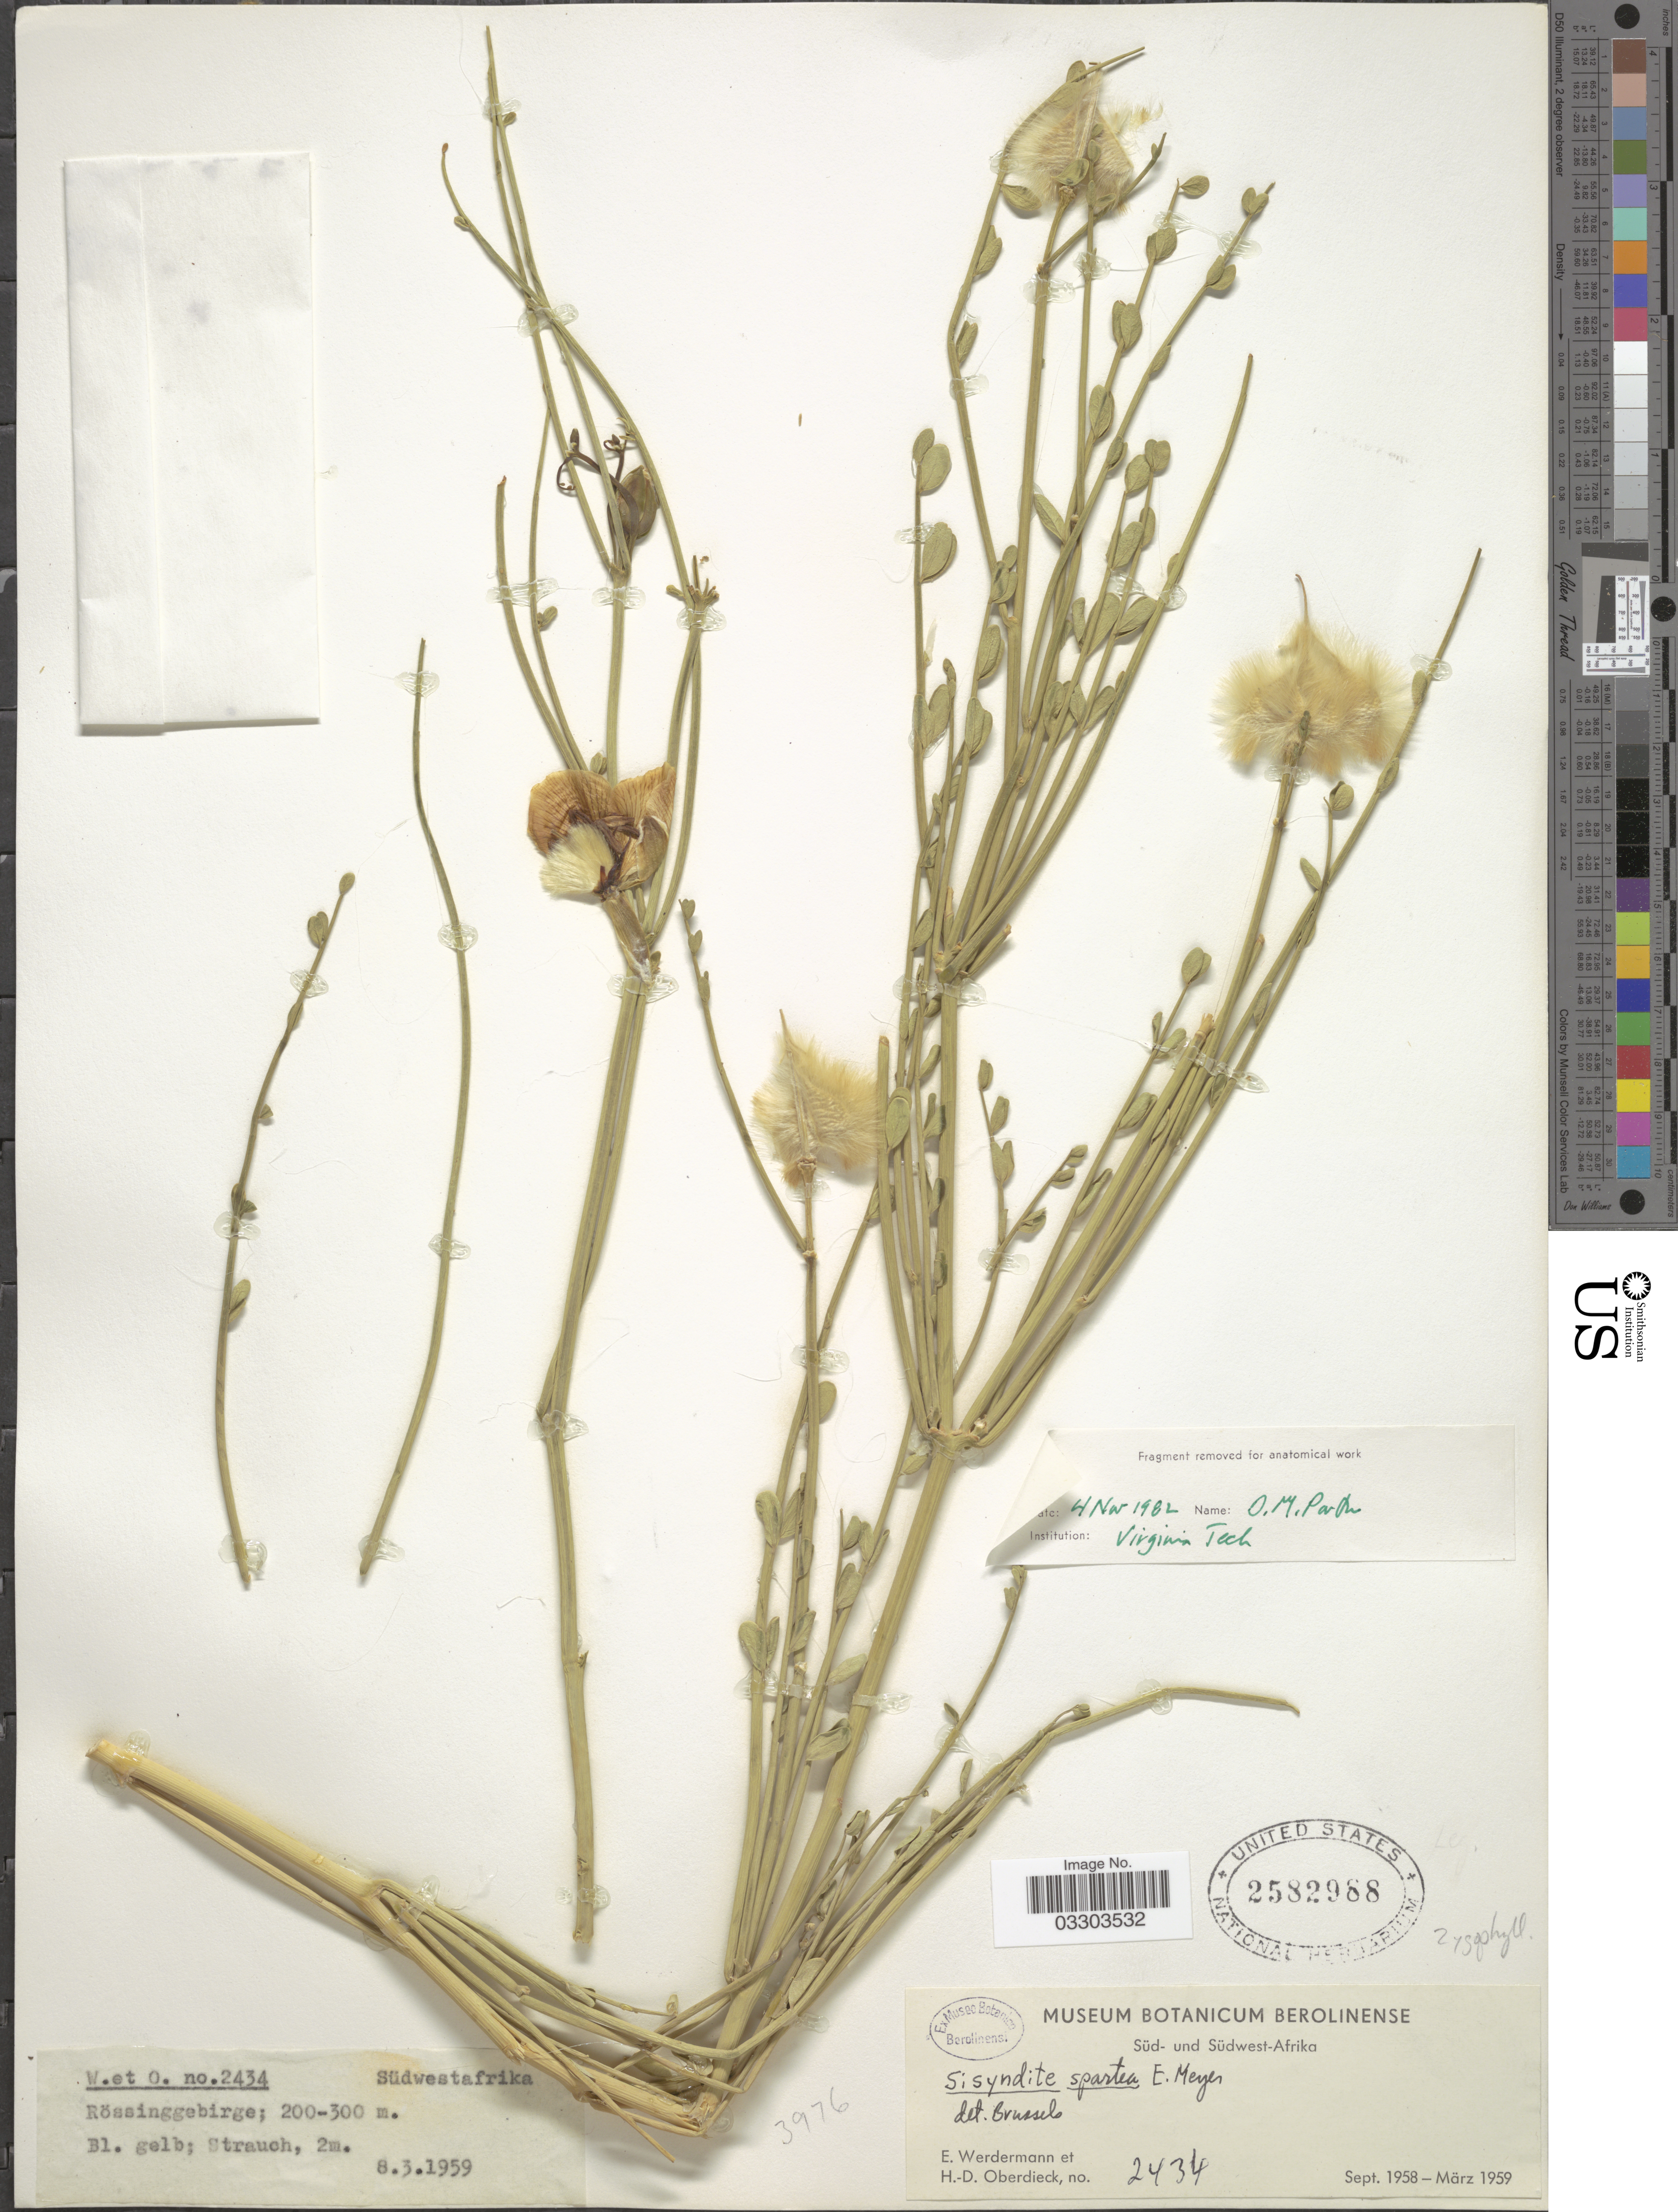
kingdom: Plantae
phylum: Tracheophyta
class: Magnoliopsida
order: Zygophyllales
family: Zygophyllaceae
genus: Sisyndite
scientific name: Sisyndite spartea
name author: E. Mey. ex Sond.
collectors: E. Werdermann & H. Oberdieck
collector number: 2434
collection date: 1959-03-08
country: Namibia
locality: Südwestafrika. Rössinggebirge.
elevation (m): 200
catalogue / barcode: US 2582988